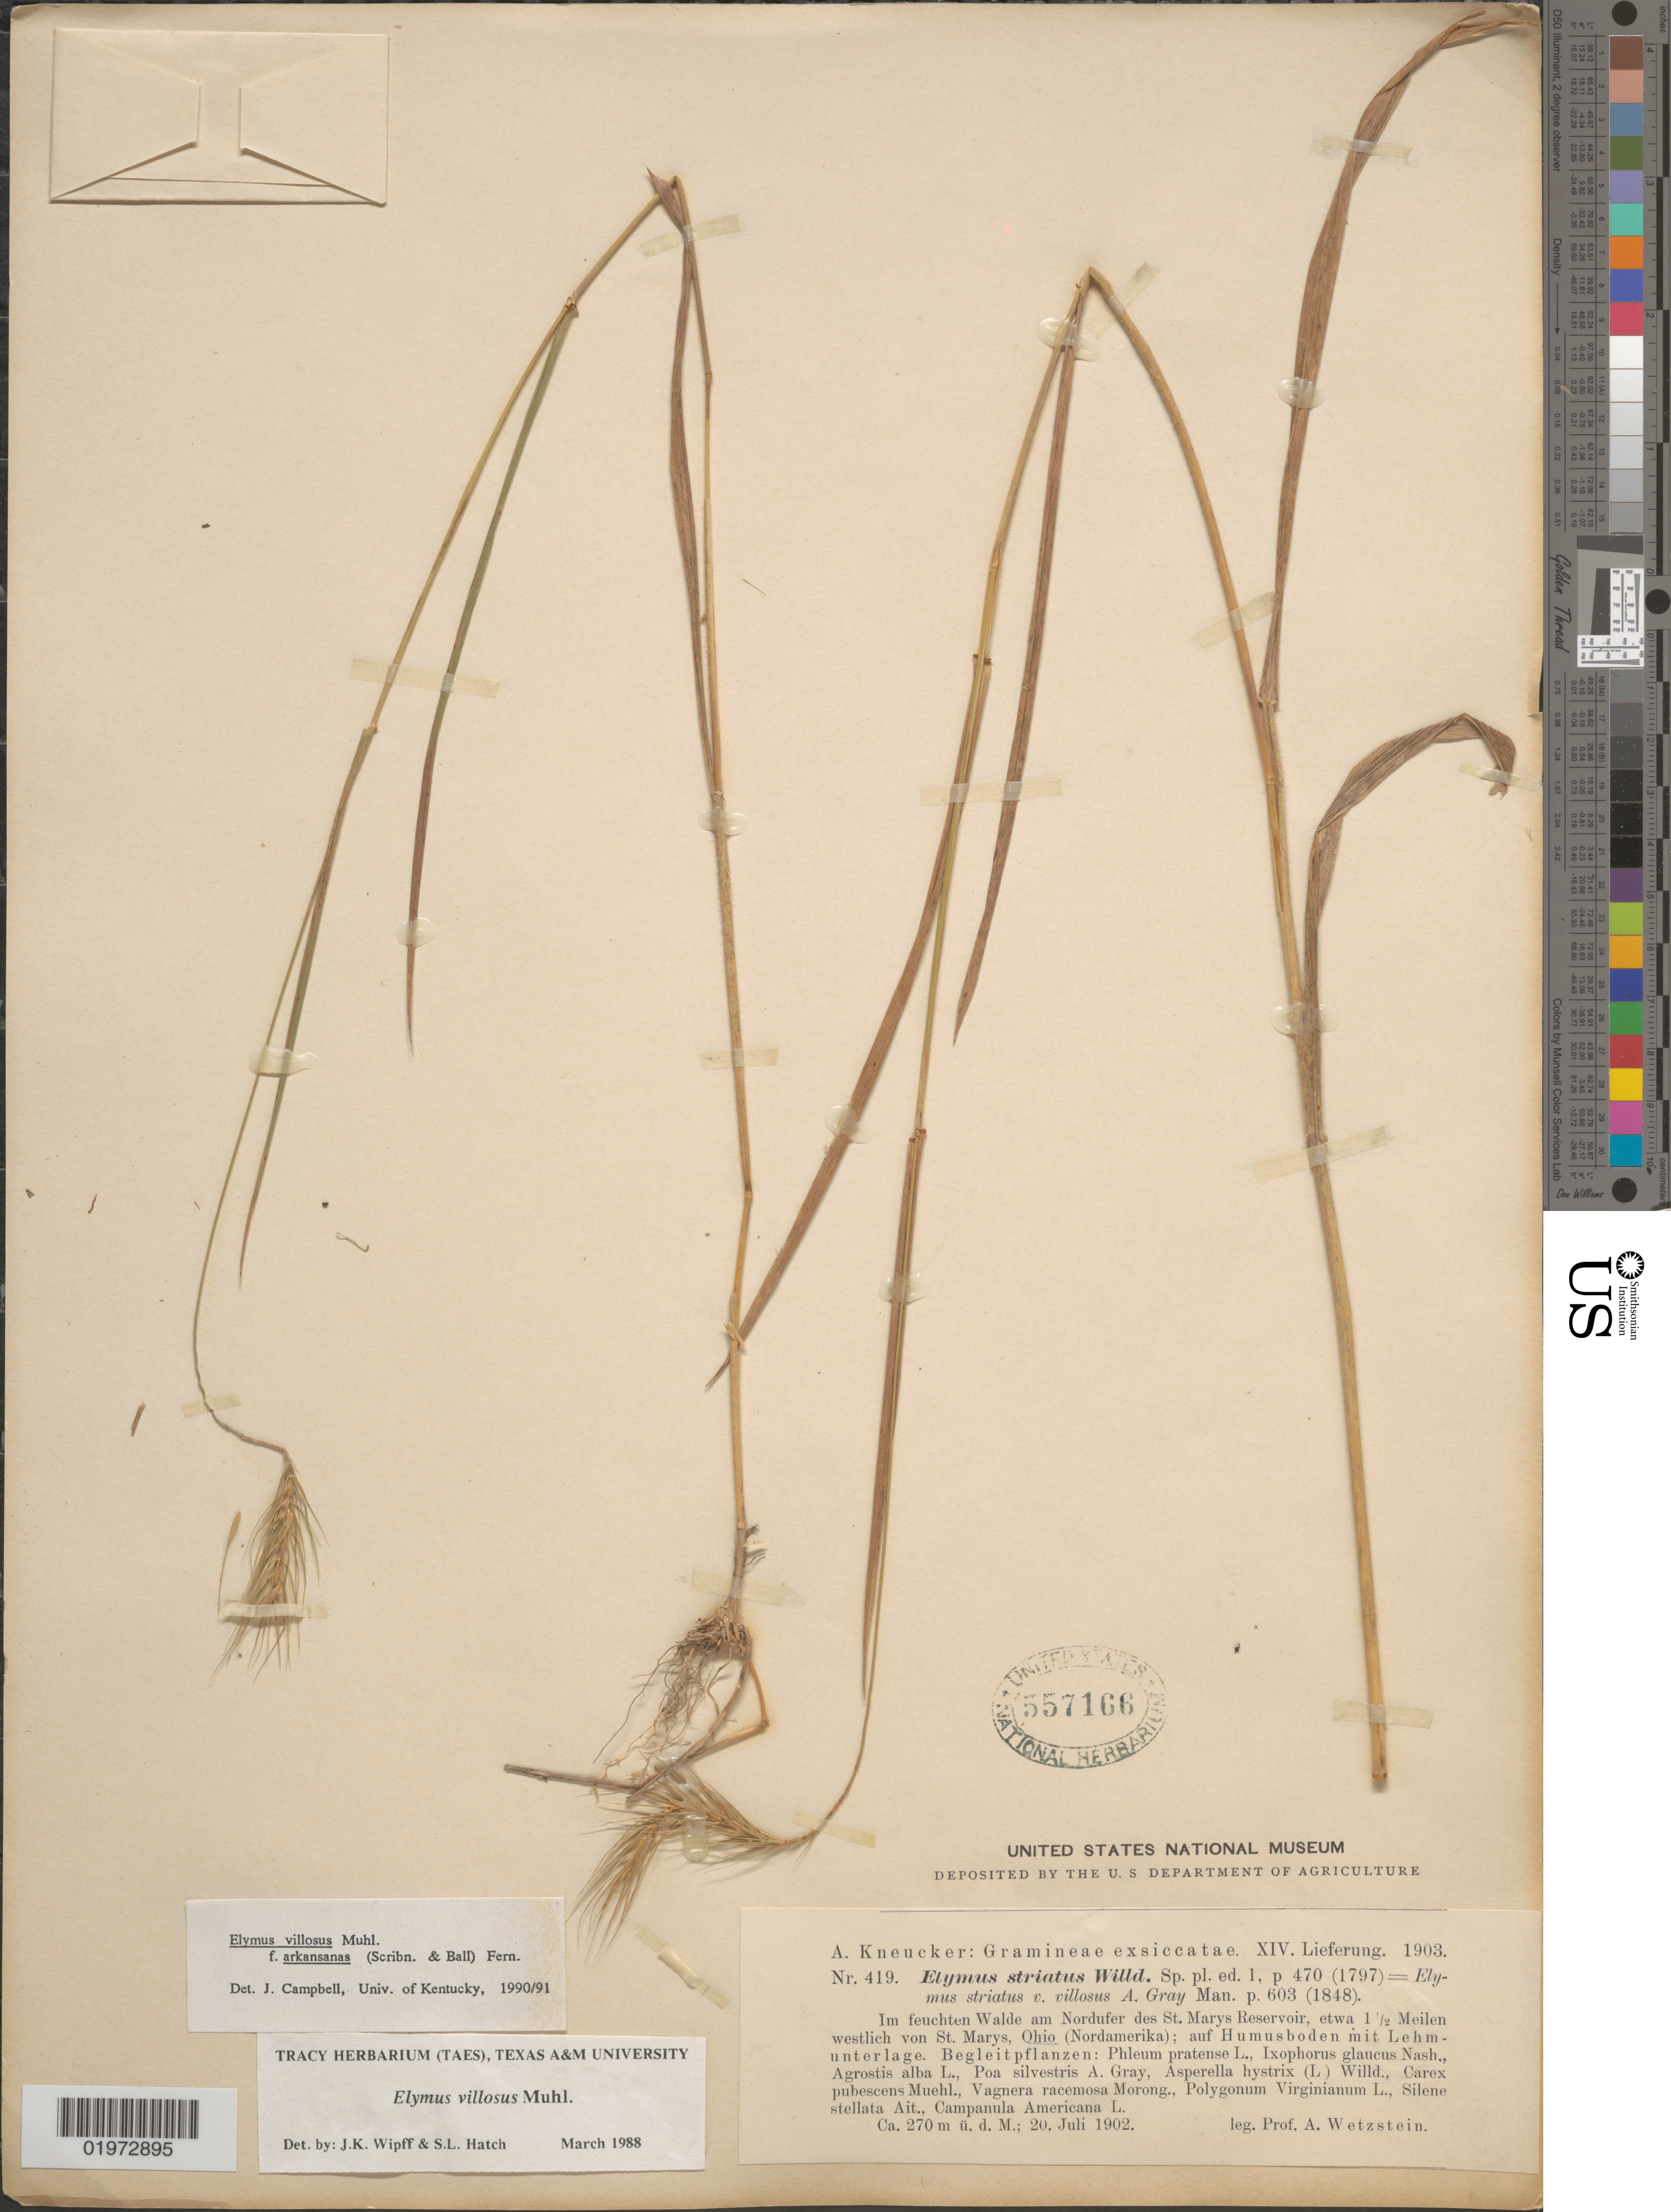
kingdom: Plantae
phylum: Tracheophyta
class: Liliopsida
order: Poales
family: Poaceae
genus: Elymus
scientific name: Elymus villosus var. arkansanus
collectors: A. Wetzstein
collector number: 419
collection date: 1902-07-20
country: United States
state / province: Ohio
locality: Im feuchten Walde am Nordufer des St. Marys Reservoir, etwa 1½ Meilen westlich von St. Marys.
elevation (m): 270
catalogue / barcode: US 557166